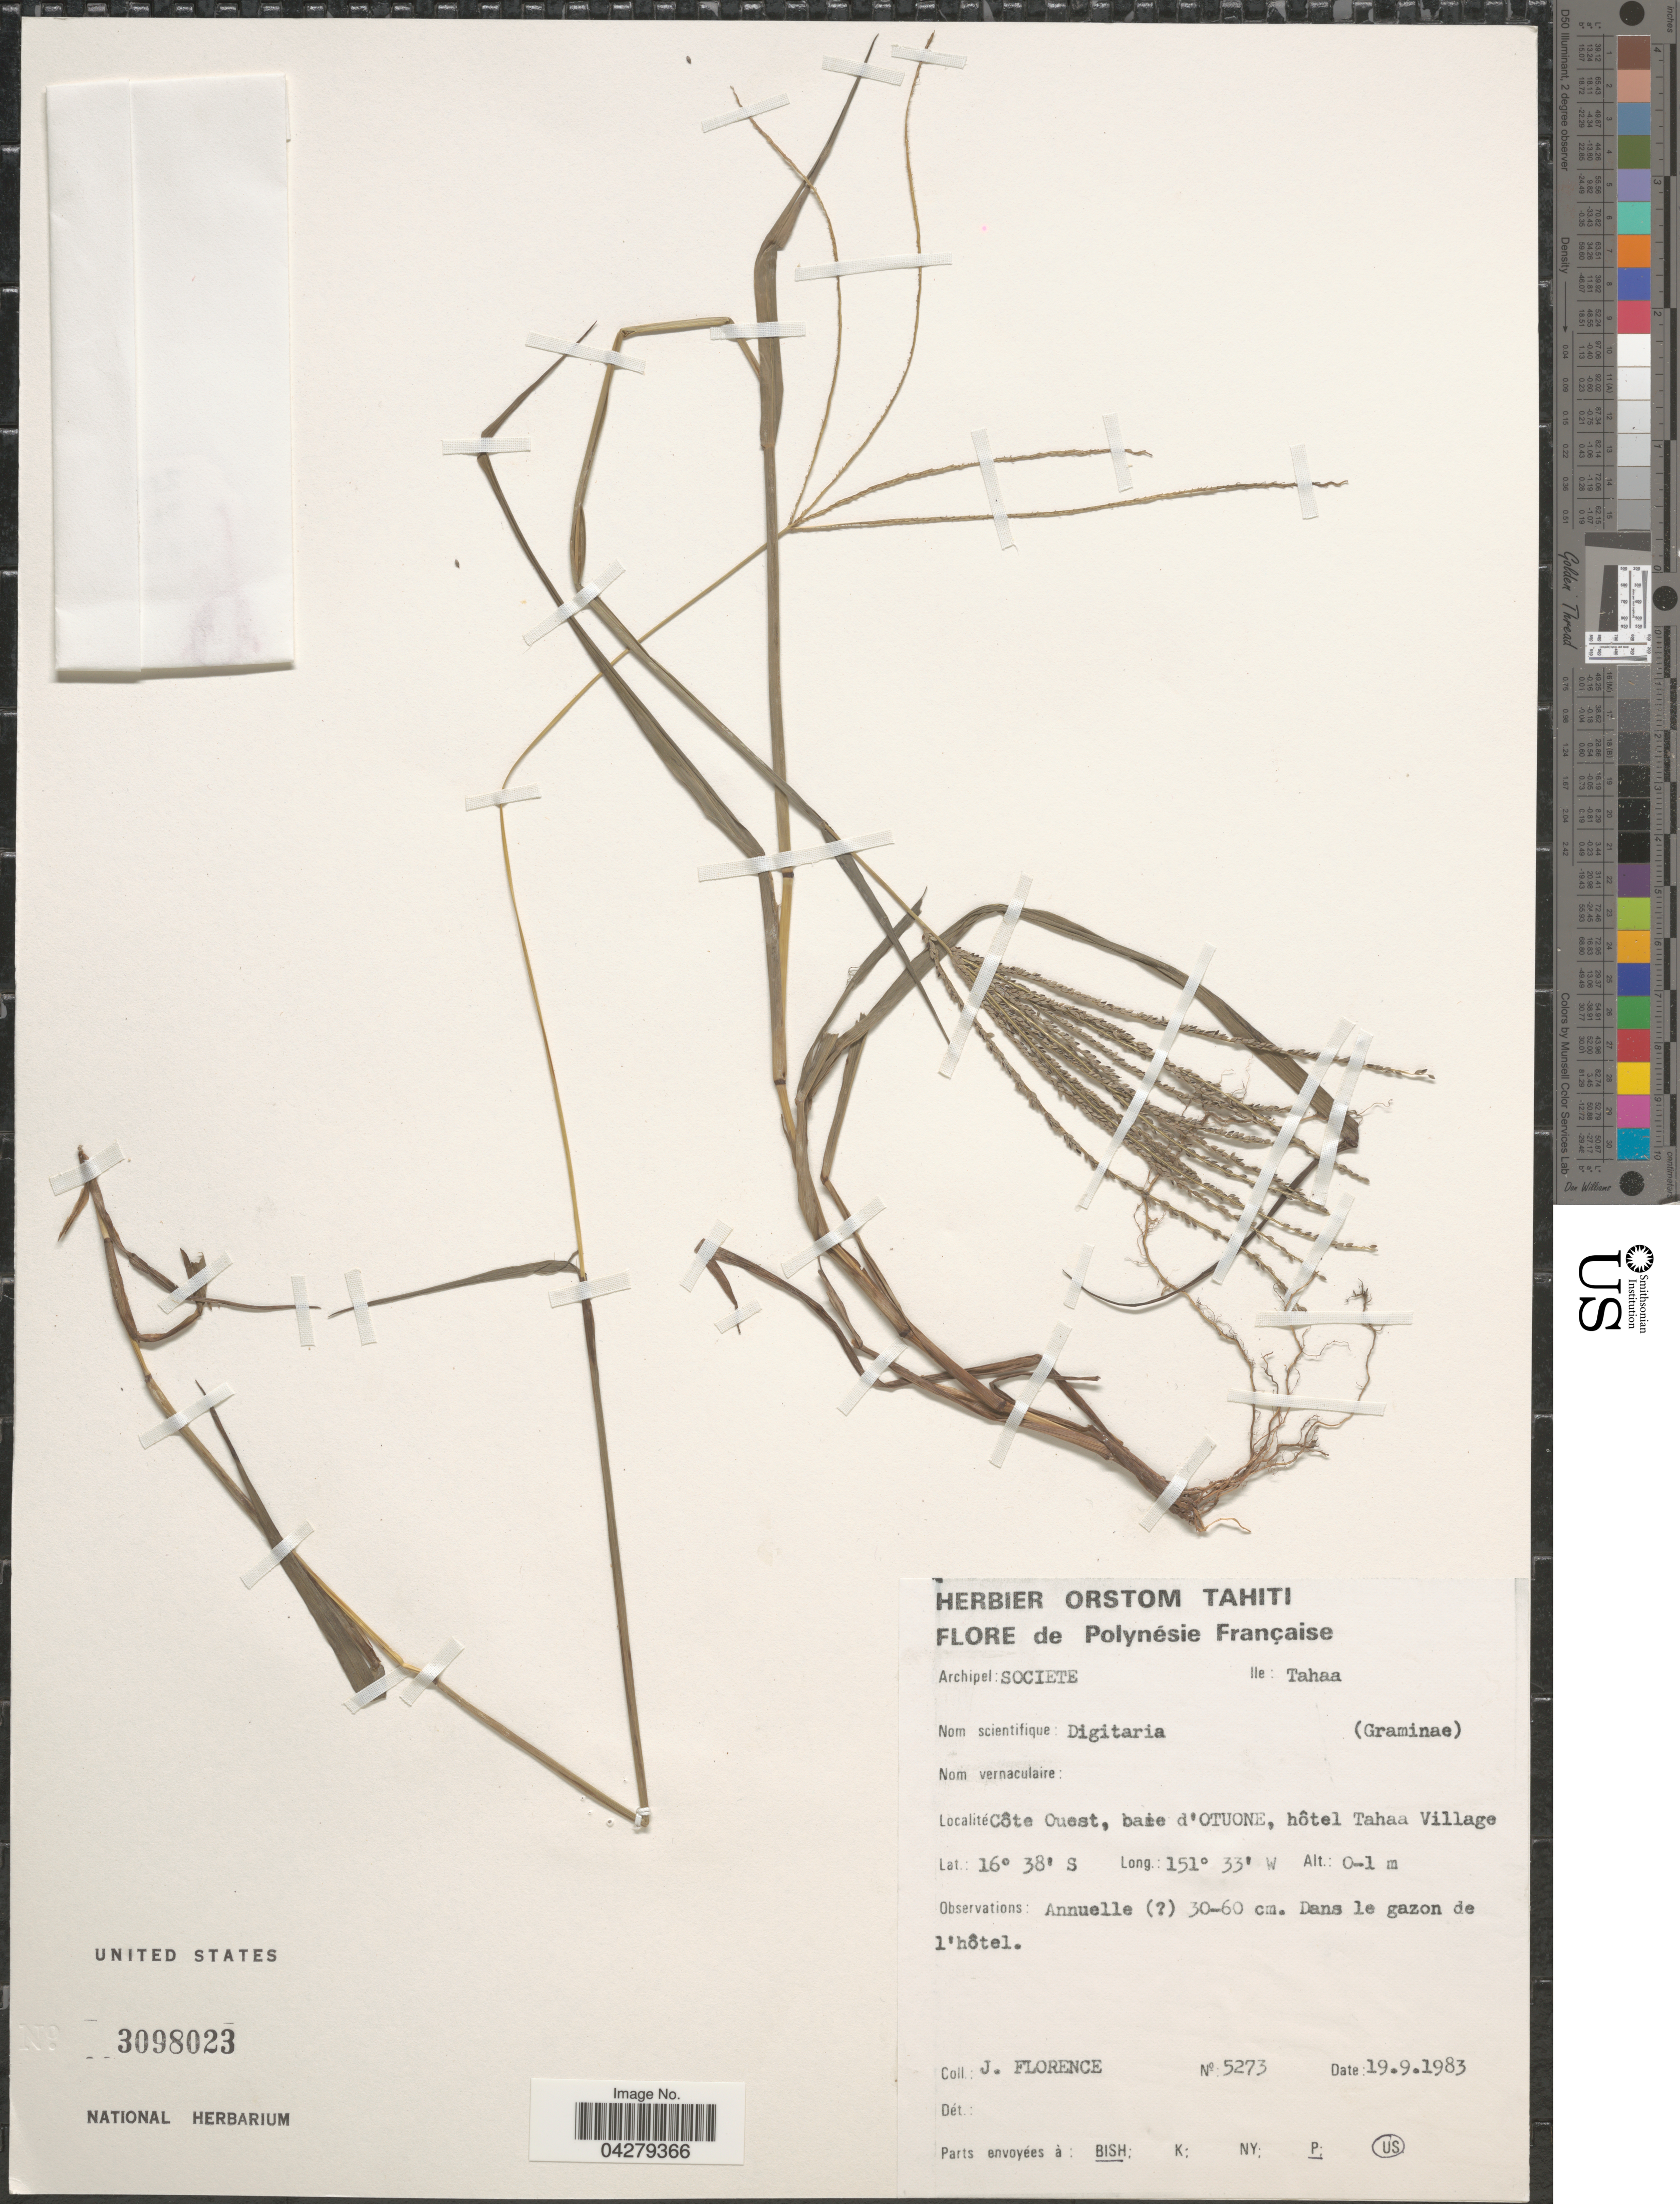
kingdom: Plantae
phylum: Tracheophyta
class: Liliopsida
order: Poales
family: Poaceae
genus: Digitaria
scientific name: Digitaria sp.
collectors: J. Florence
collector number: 5273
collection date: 1983-09-19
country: French Polynesia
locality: Polynésie Française. Archipel:Societe. Ile: Tahaa. Côte Ouest, baie d'Otuone, hôtel Tahaa Village.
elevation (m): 0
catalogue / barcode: US 3098023